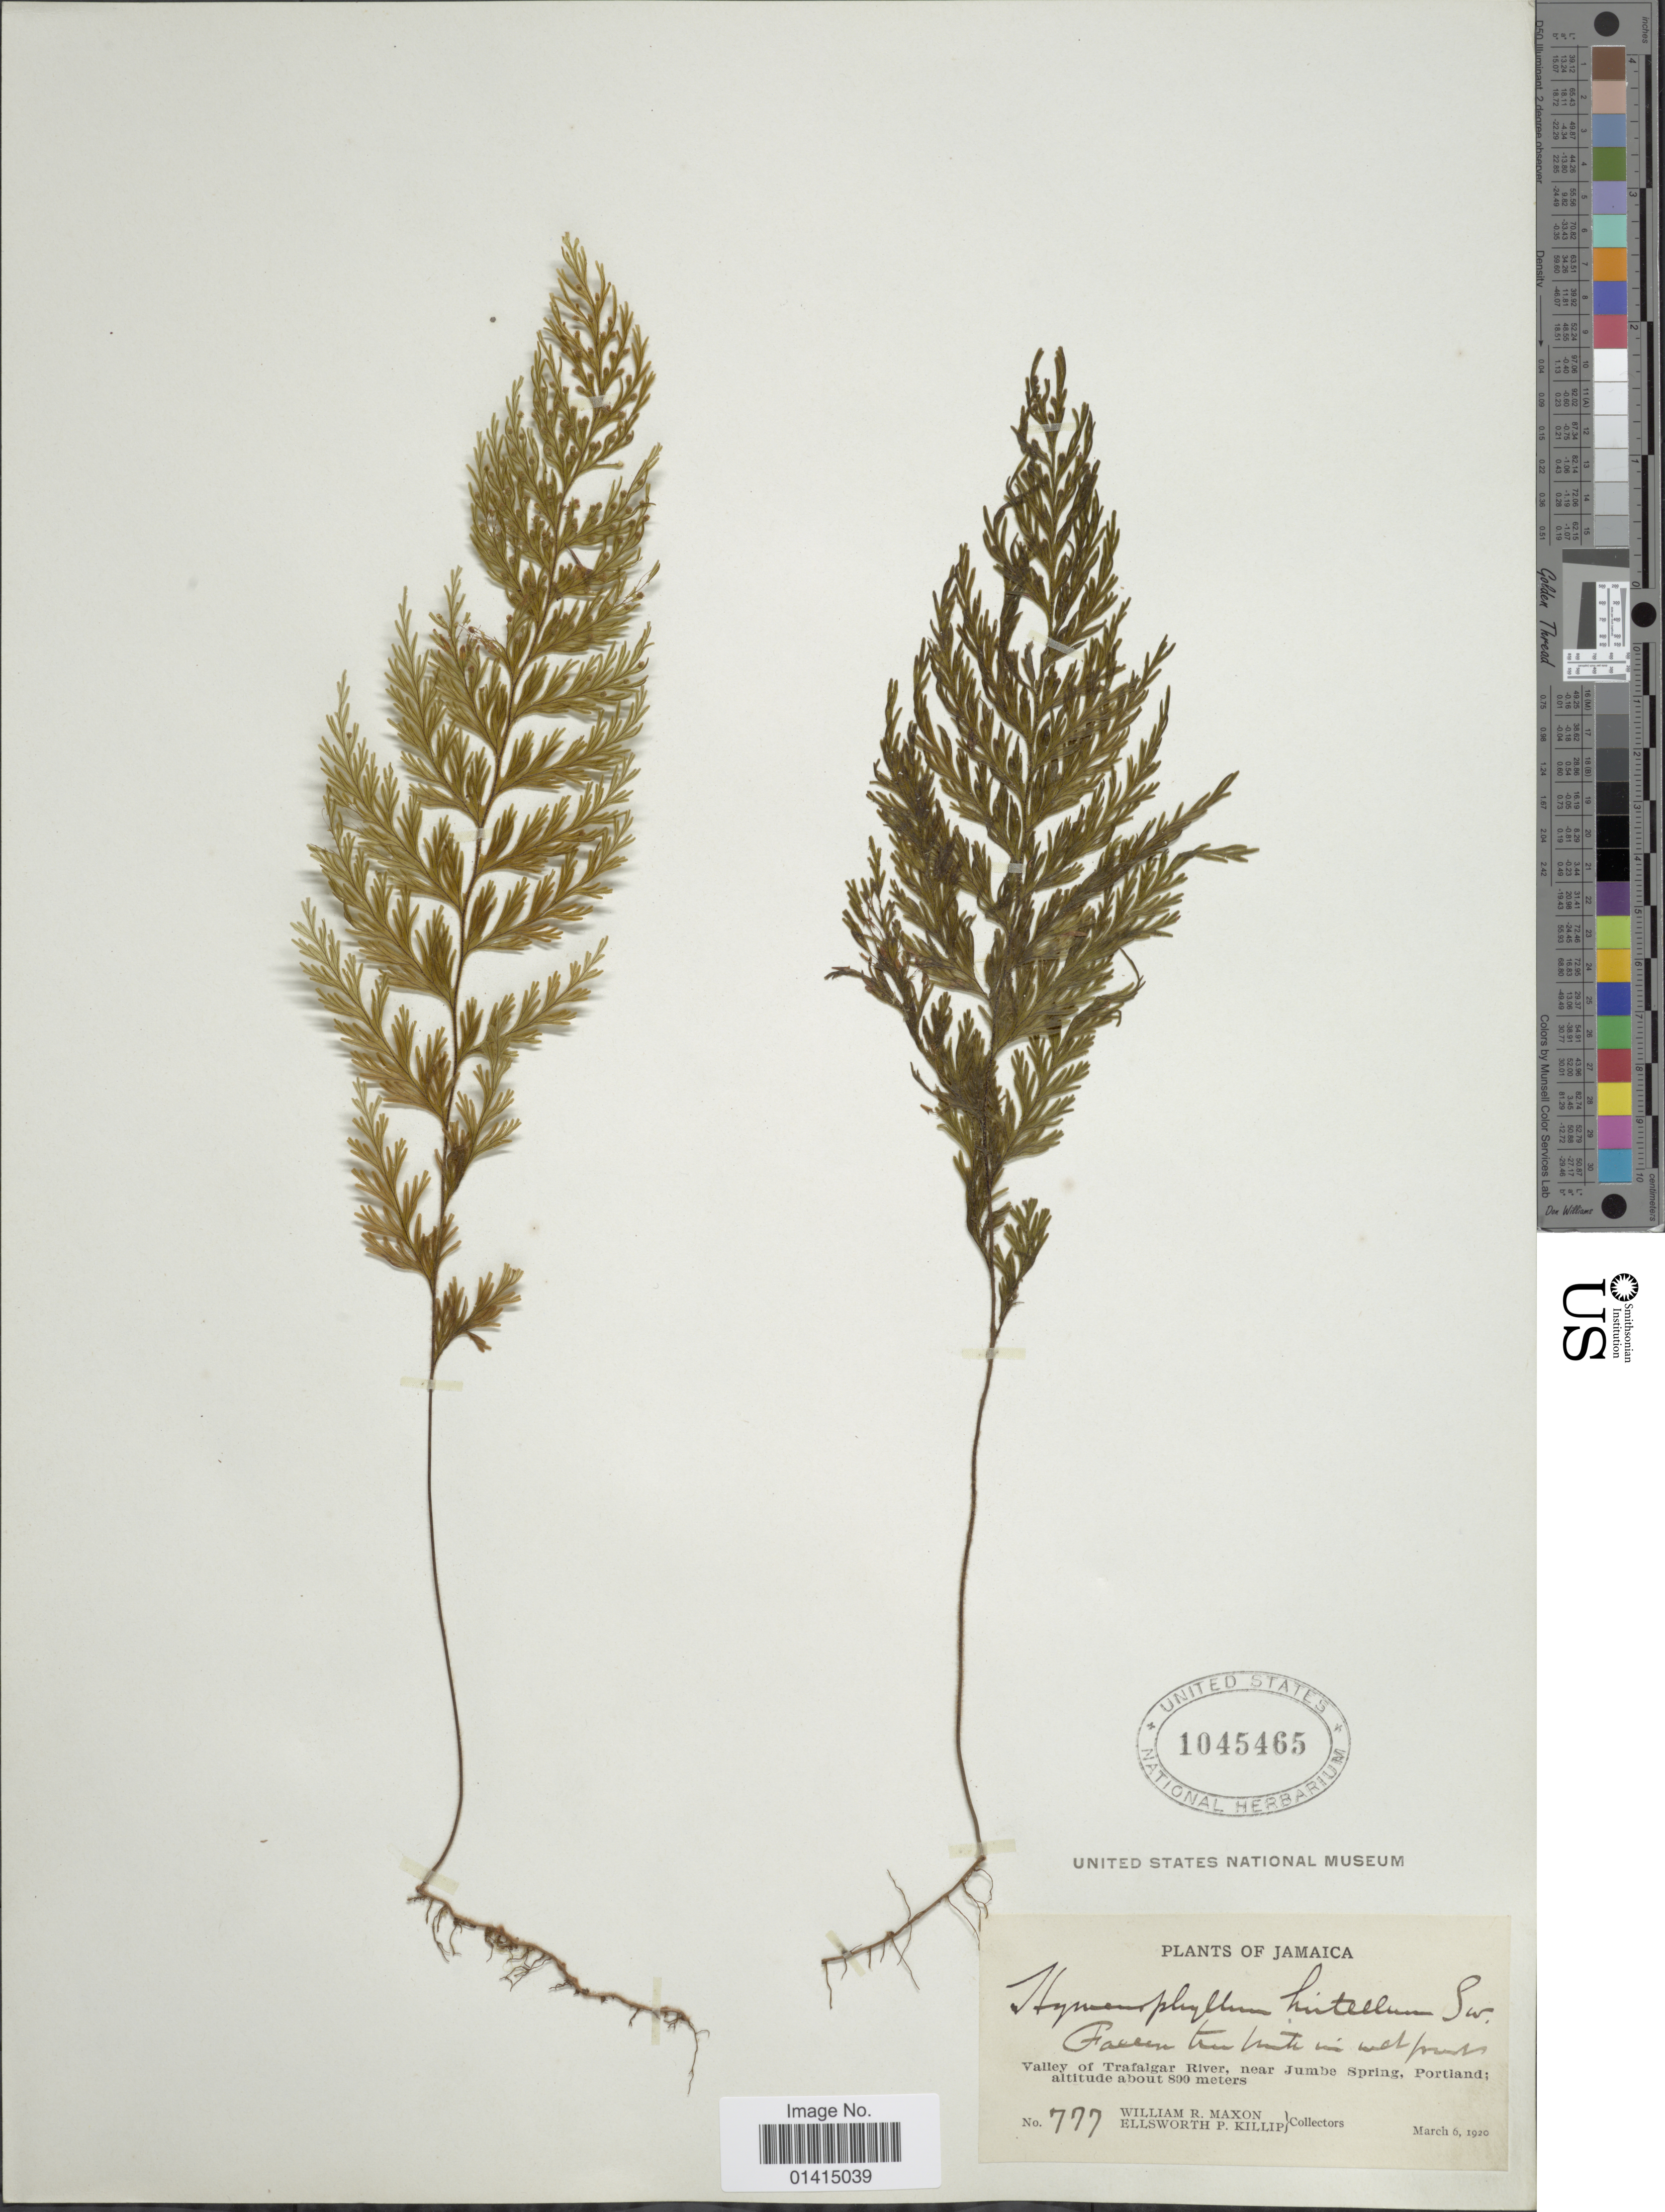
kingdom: Plantae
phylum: Tracheophyta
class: Polypodiopsida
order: Hymenophyllales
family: Hymenophyllaceae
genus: Hymenophyllum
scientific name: Hymenophyllum hirtellum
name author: Sw. in Schrad.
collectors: W. R. Maxon & E. P. Killip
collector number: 777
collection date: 1920-03-06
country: Jamaica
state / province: Portland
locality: Valley of Trafalgar River, near Jumbe Spring, Portland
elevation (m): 800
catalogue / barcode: US 1045465